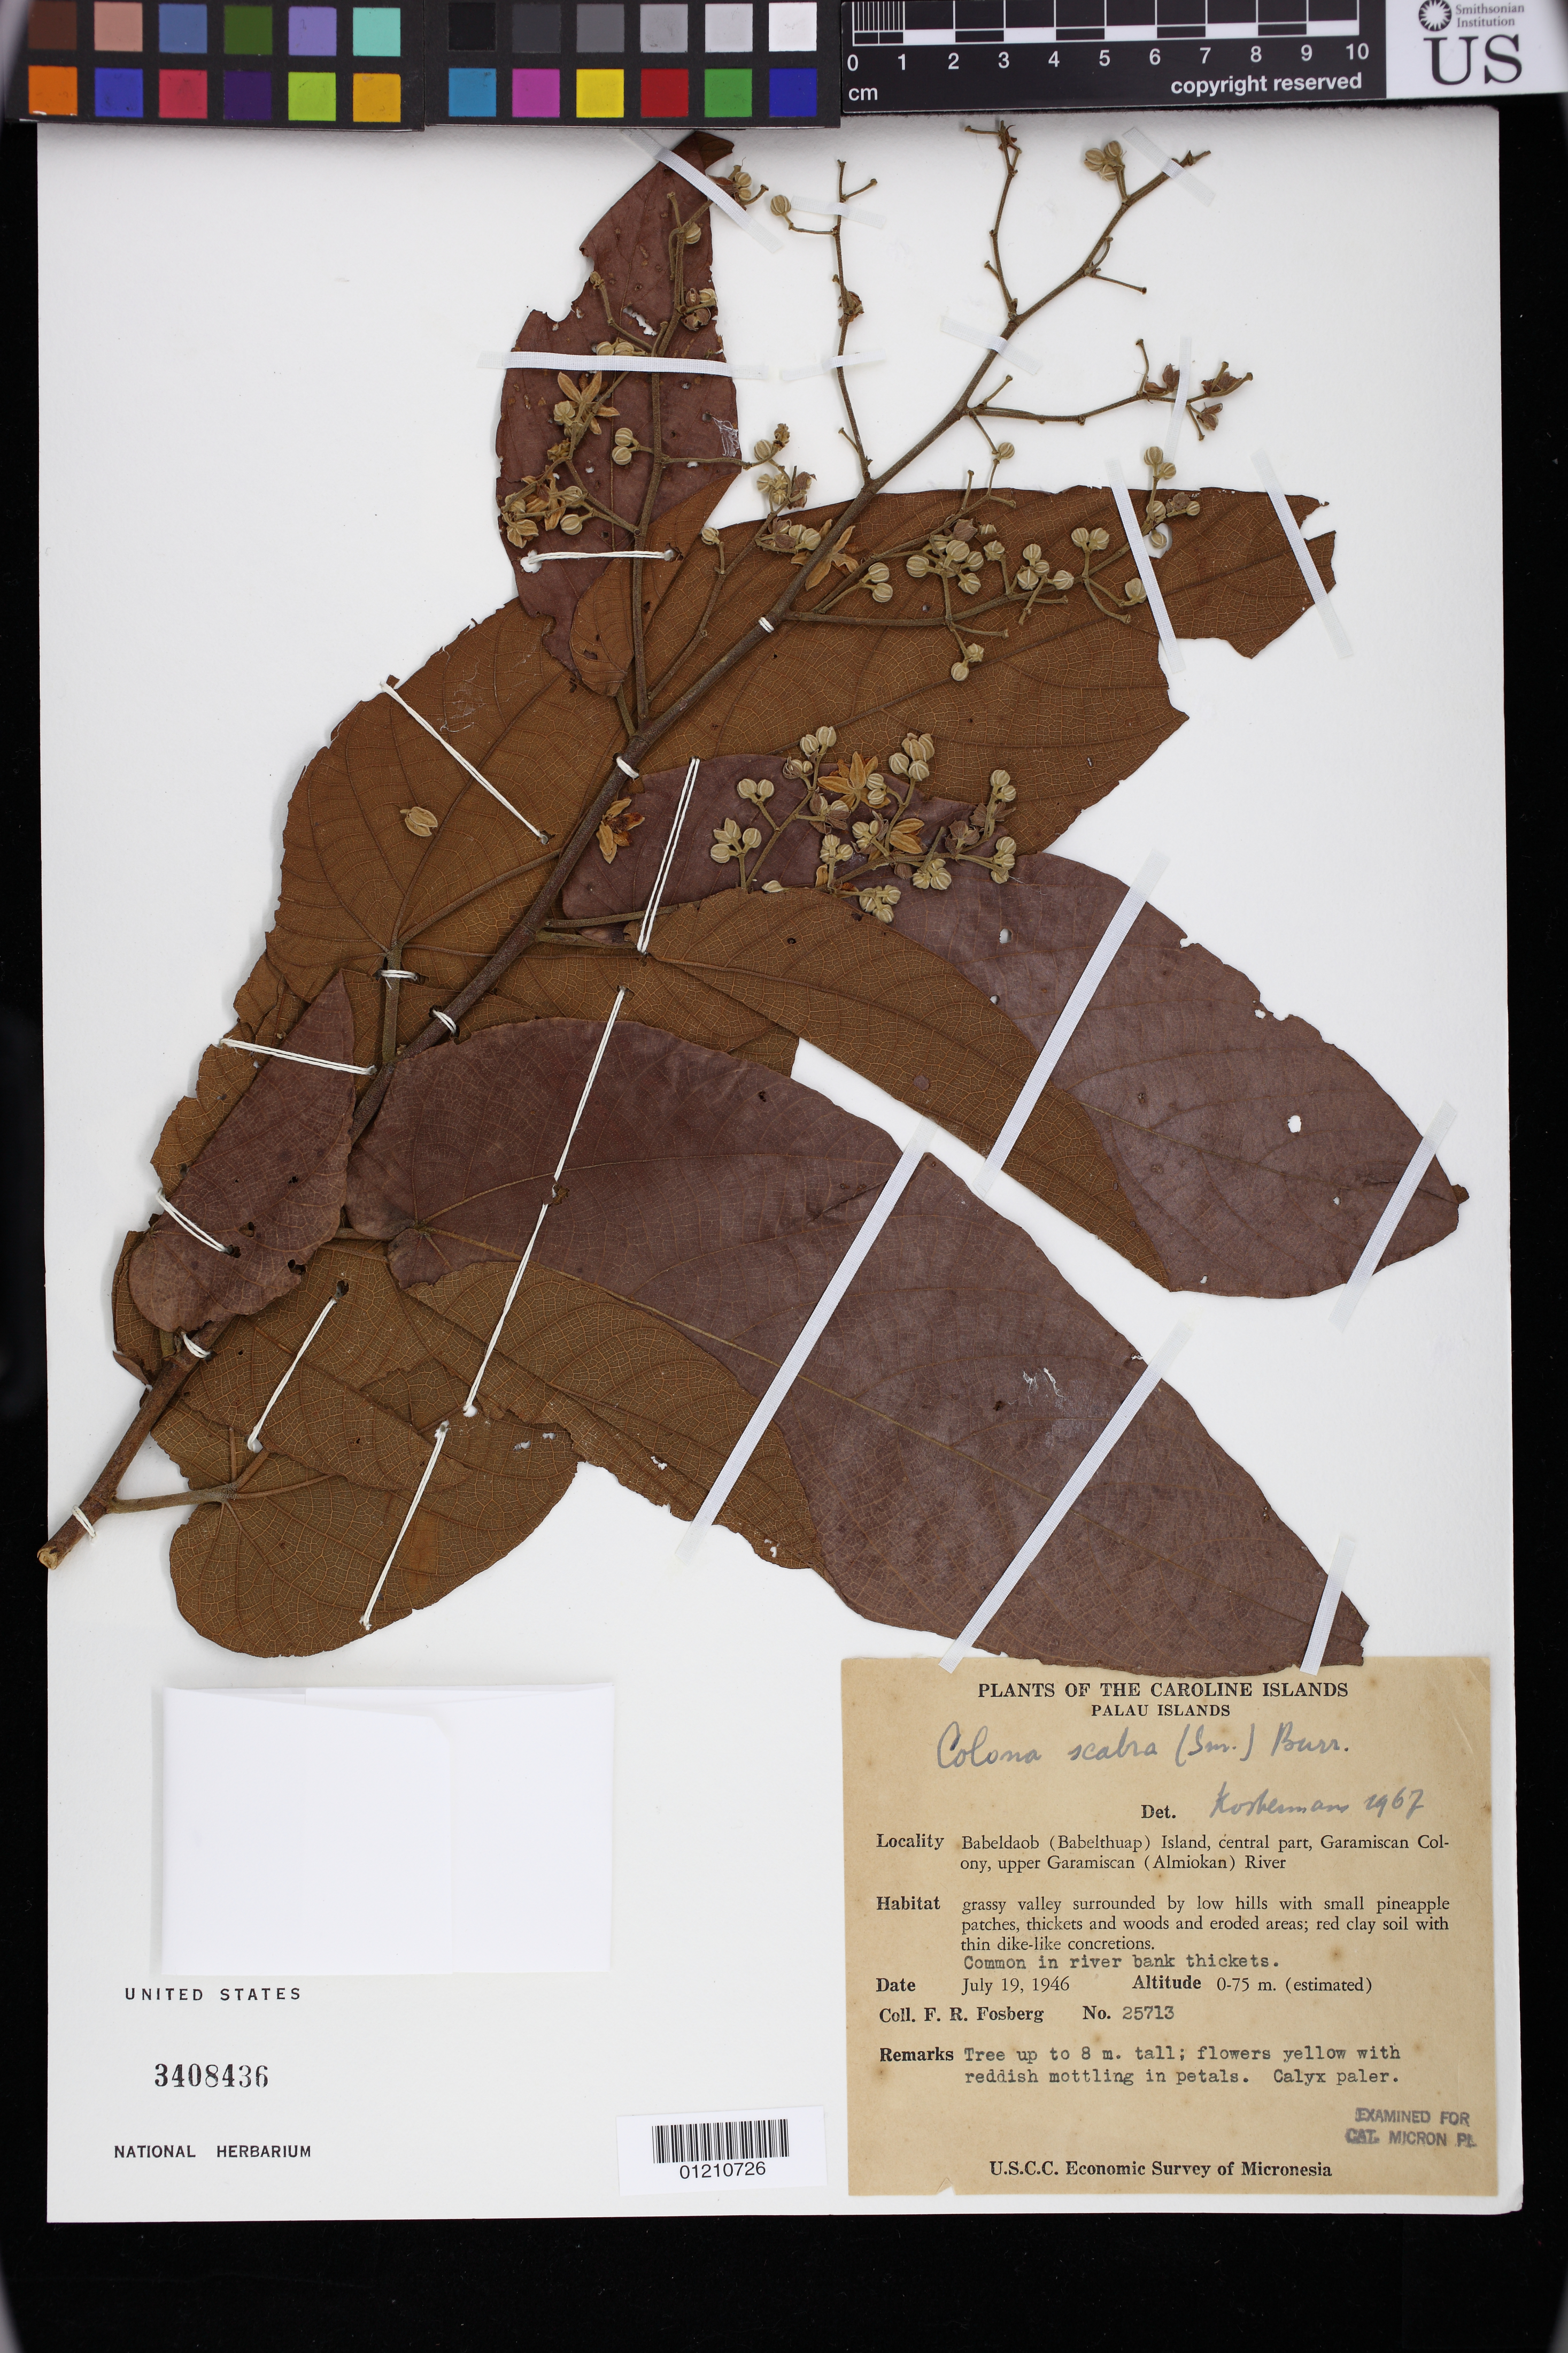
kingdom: Plantae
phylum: Tracheophyta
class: Magnoliopsida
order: Malvales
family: Malvaceae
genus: Colona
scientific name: Colona scabra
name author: (Sm.) Burret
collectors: F. R. Fosberg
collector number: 25713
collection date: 1946-07-19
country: Palau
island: Babeldaob [Babelthuap]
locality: Babeldaob (Babelthuap) Island, central part, Garamiscan Colony, upper Garamiscan (Almiokan) River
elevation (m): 0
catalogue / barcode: US 3408436